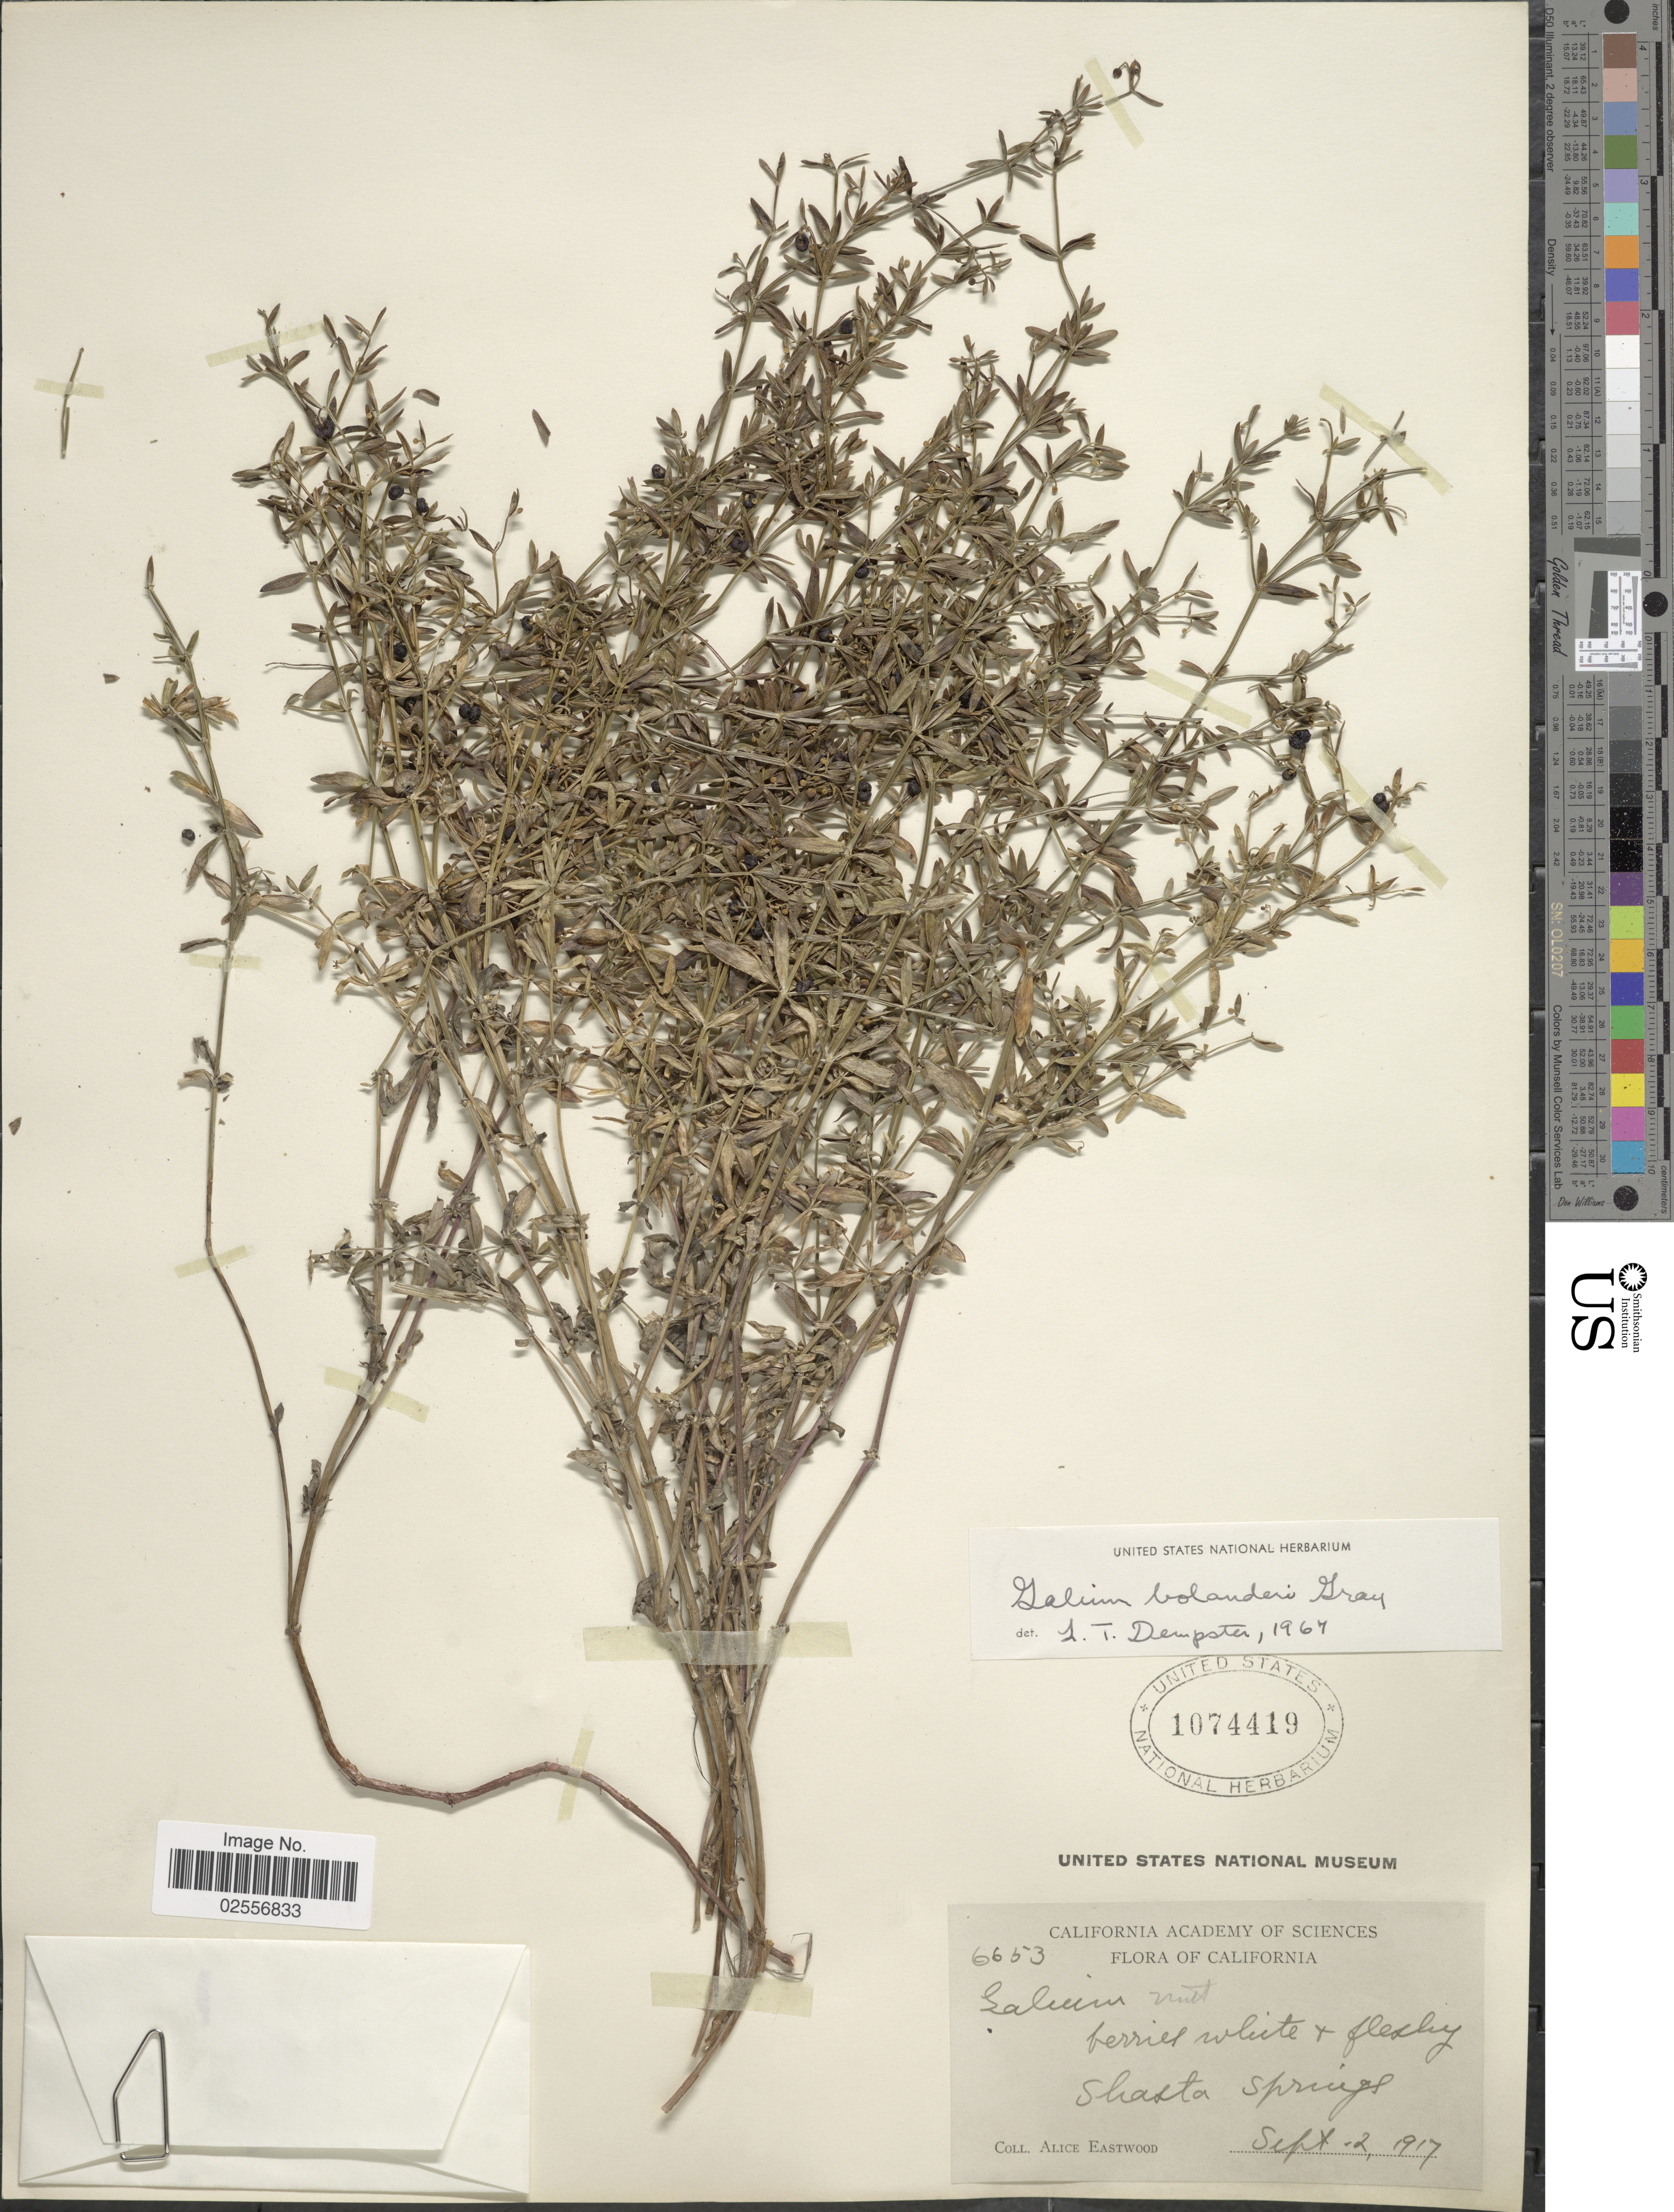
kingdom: Plantae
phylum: Tracheophyta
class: Magnoliopsida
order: Gentianales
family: Rubiaceae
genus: Galium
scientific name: Galium bolanderi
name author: A. Gray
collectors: A. Eastwood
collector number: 6653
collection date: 1917-09-02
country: United States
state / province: California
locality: Shasta Springs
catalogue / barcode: US 1074419